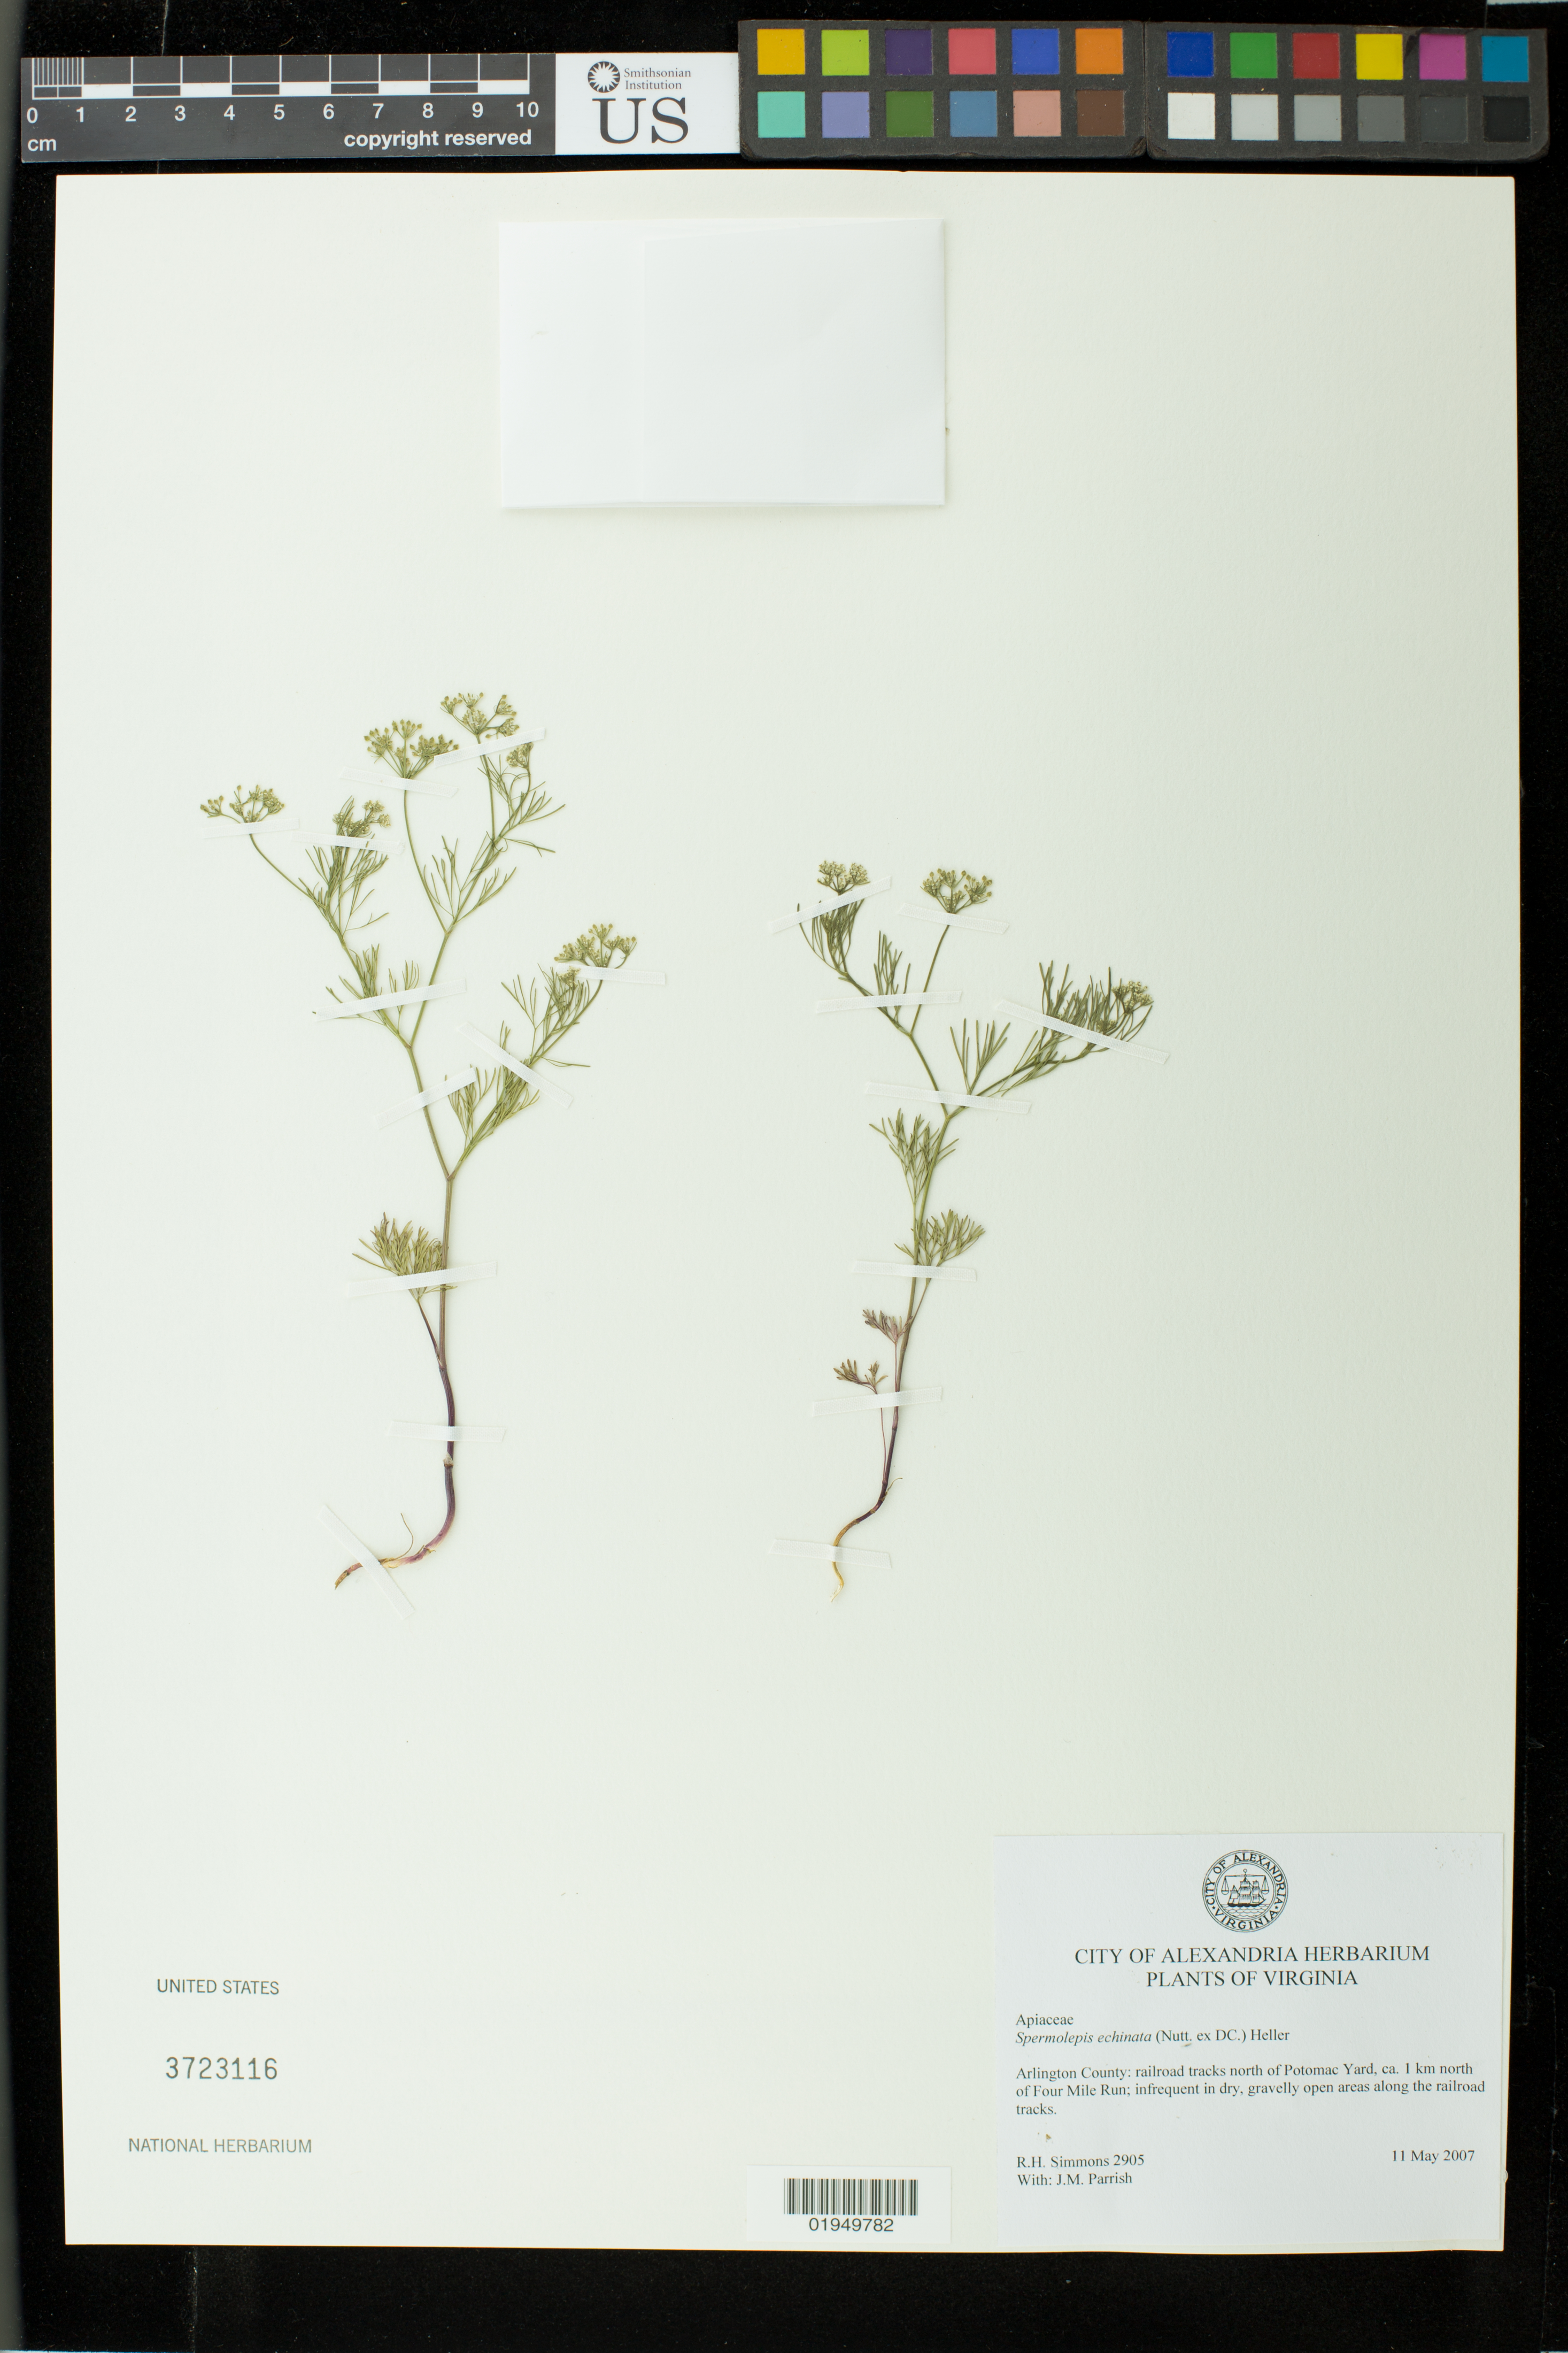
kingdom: Plantae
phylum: Tracheophyta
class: Magnoliopsida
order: Apiales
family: Apiaceae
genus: Spermolepis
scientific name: Spermolepis echinata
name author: (Nutt. ex DC.) A. Heller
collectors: R. H. Simmons & J. Parrish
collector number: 2905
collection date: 2007-05-11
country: United States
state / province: Virginia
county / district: Arlington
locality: Railroad tracks north of Potomac Yard, ca. 1 km north of Four Mile Run.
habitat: Infrequent in dry, gravelly open areas along the railroad tracks.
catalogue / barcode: US 3723116